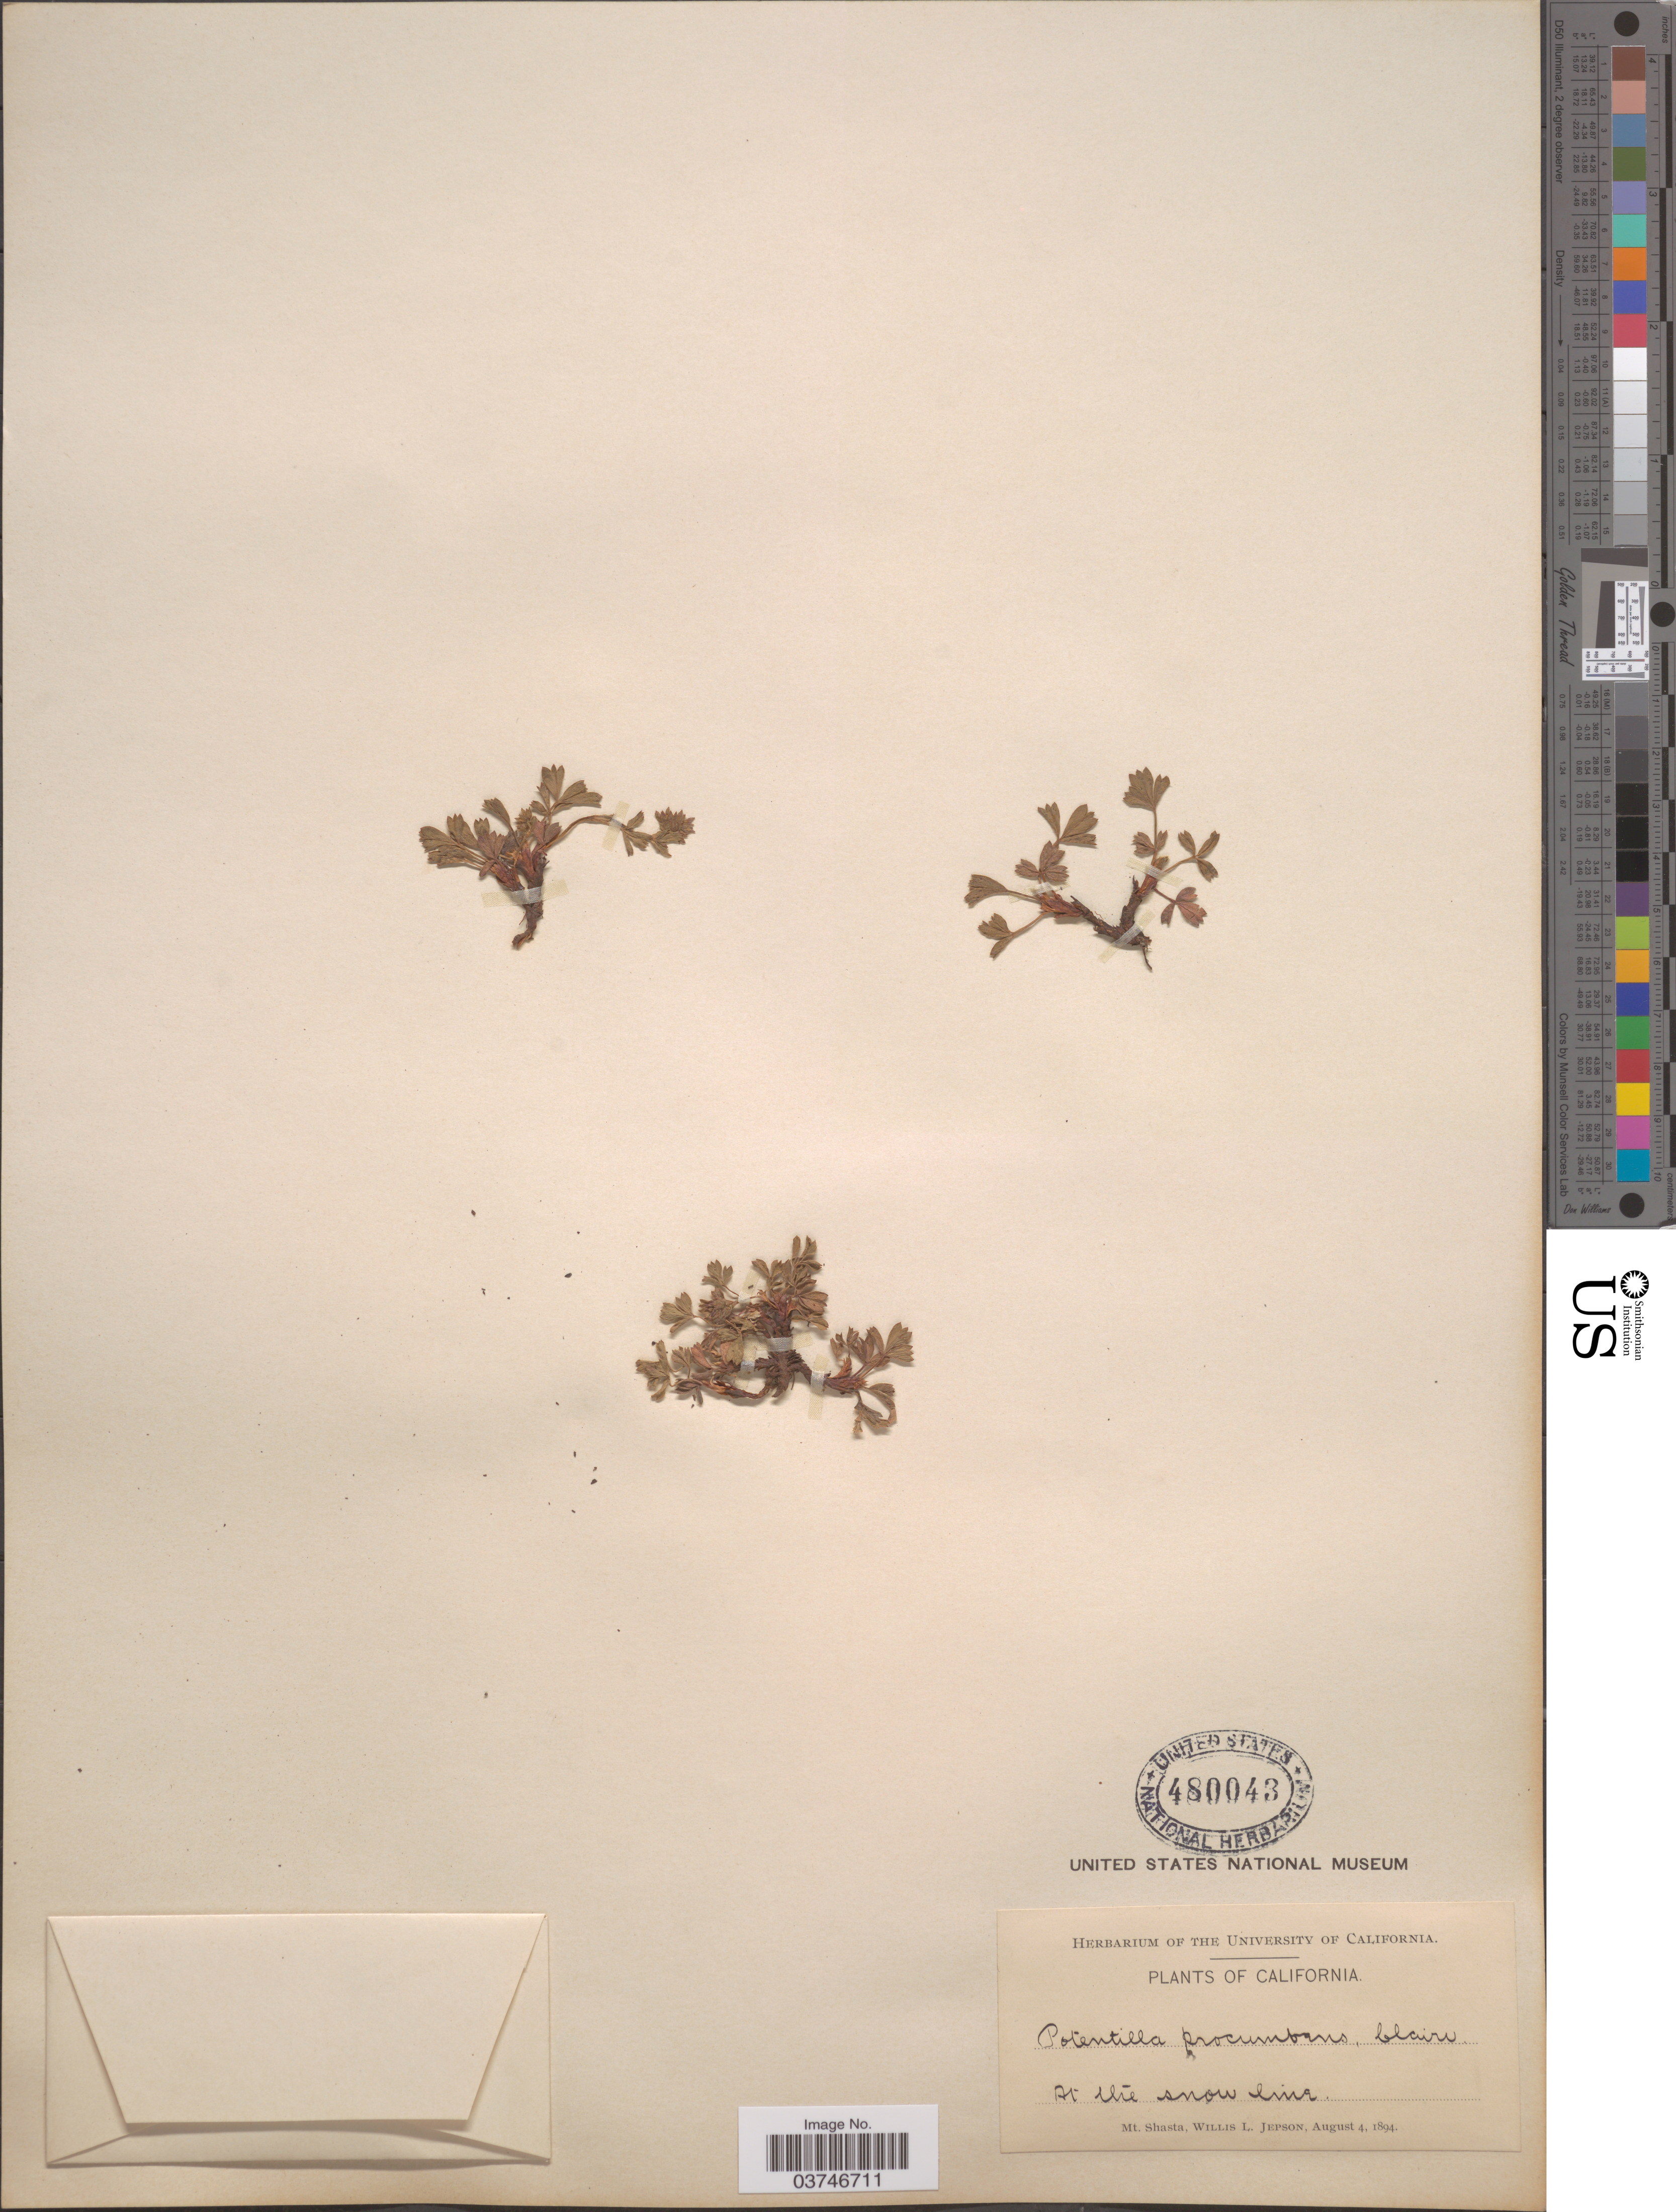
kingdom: Plantae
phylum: Tracheophyta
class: Magnoliopsida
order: Rosales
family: Rosaceae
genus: Sibbaldia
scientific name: Sibbaldia procumbens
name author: L.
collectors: W. L. Jepson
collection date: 1894-08-04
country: United States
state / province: California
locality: At the Snow line.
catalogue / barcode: US 480043